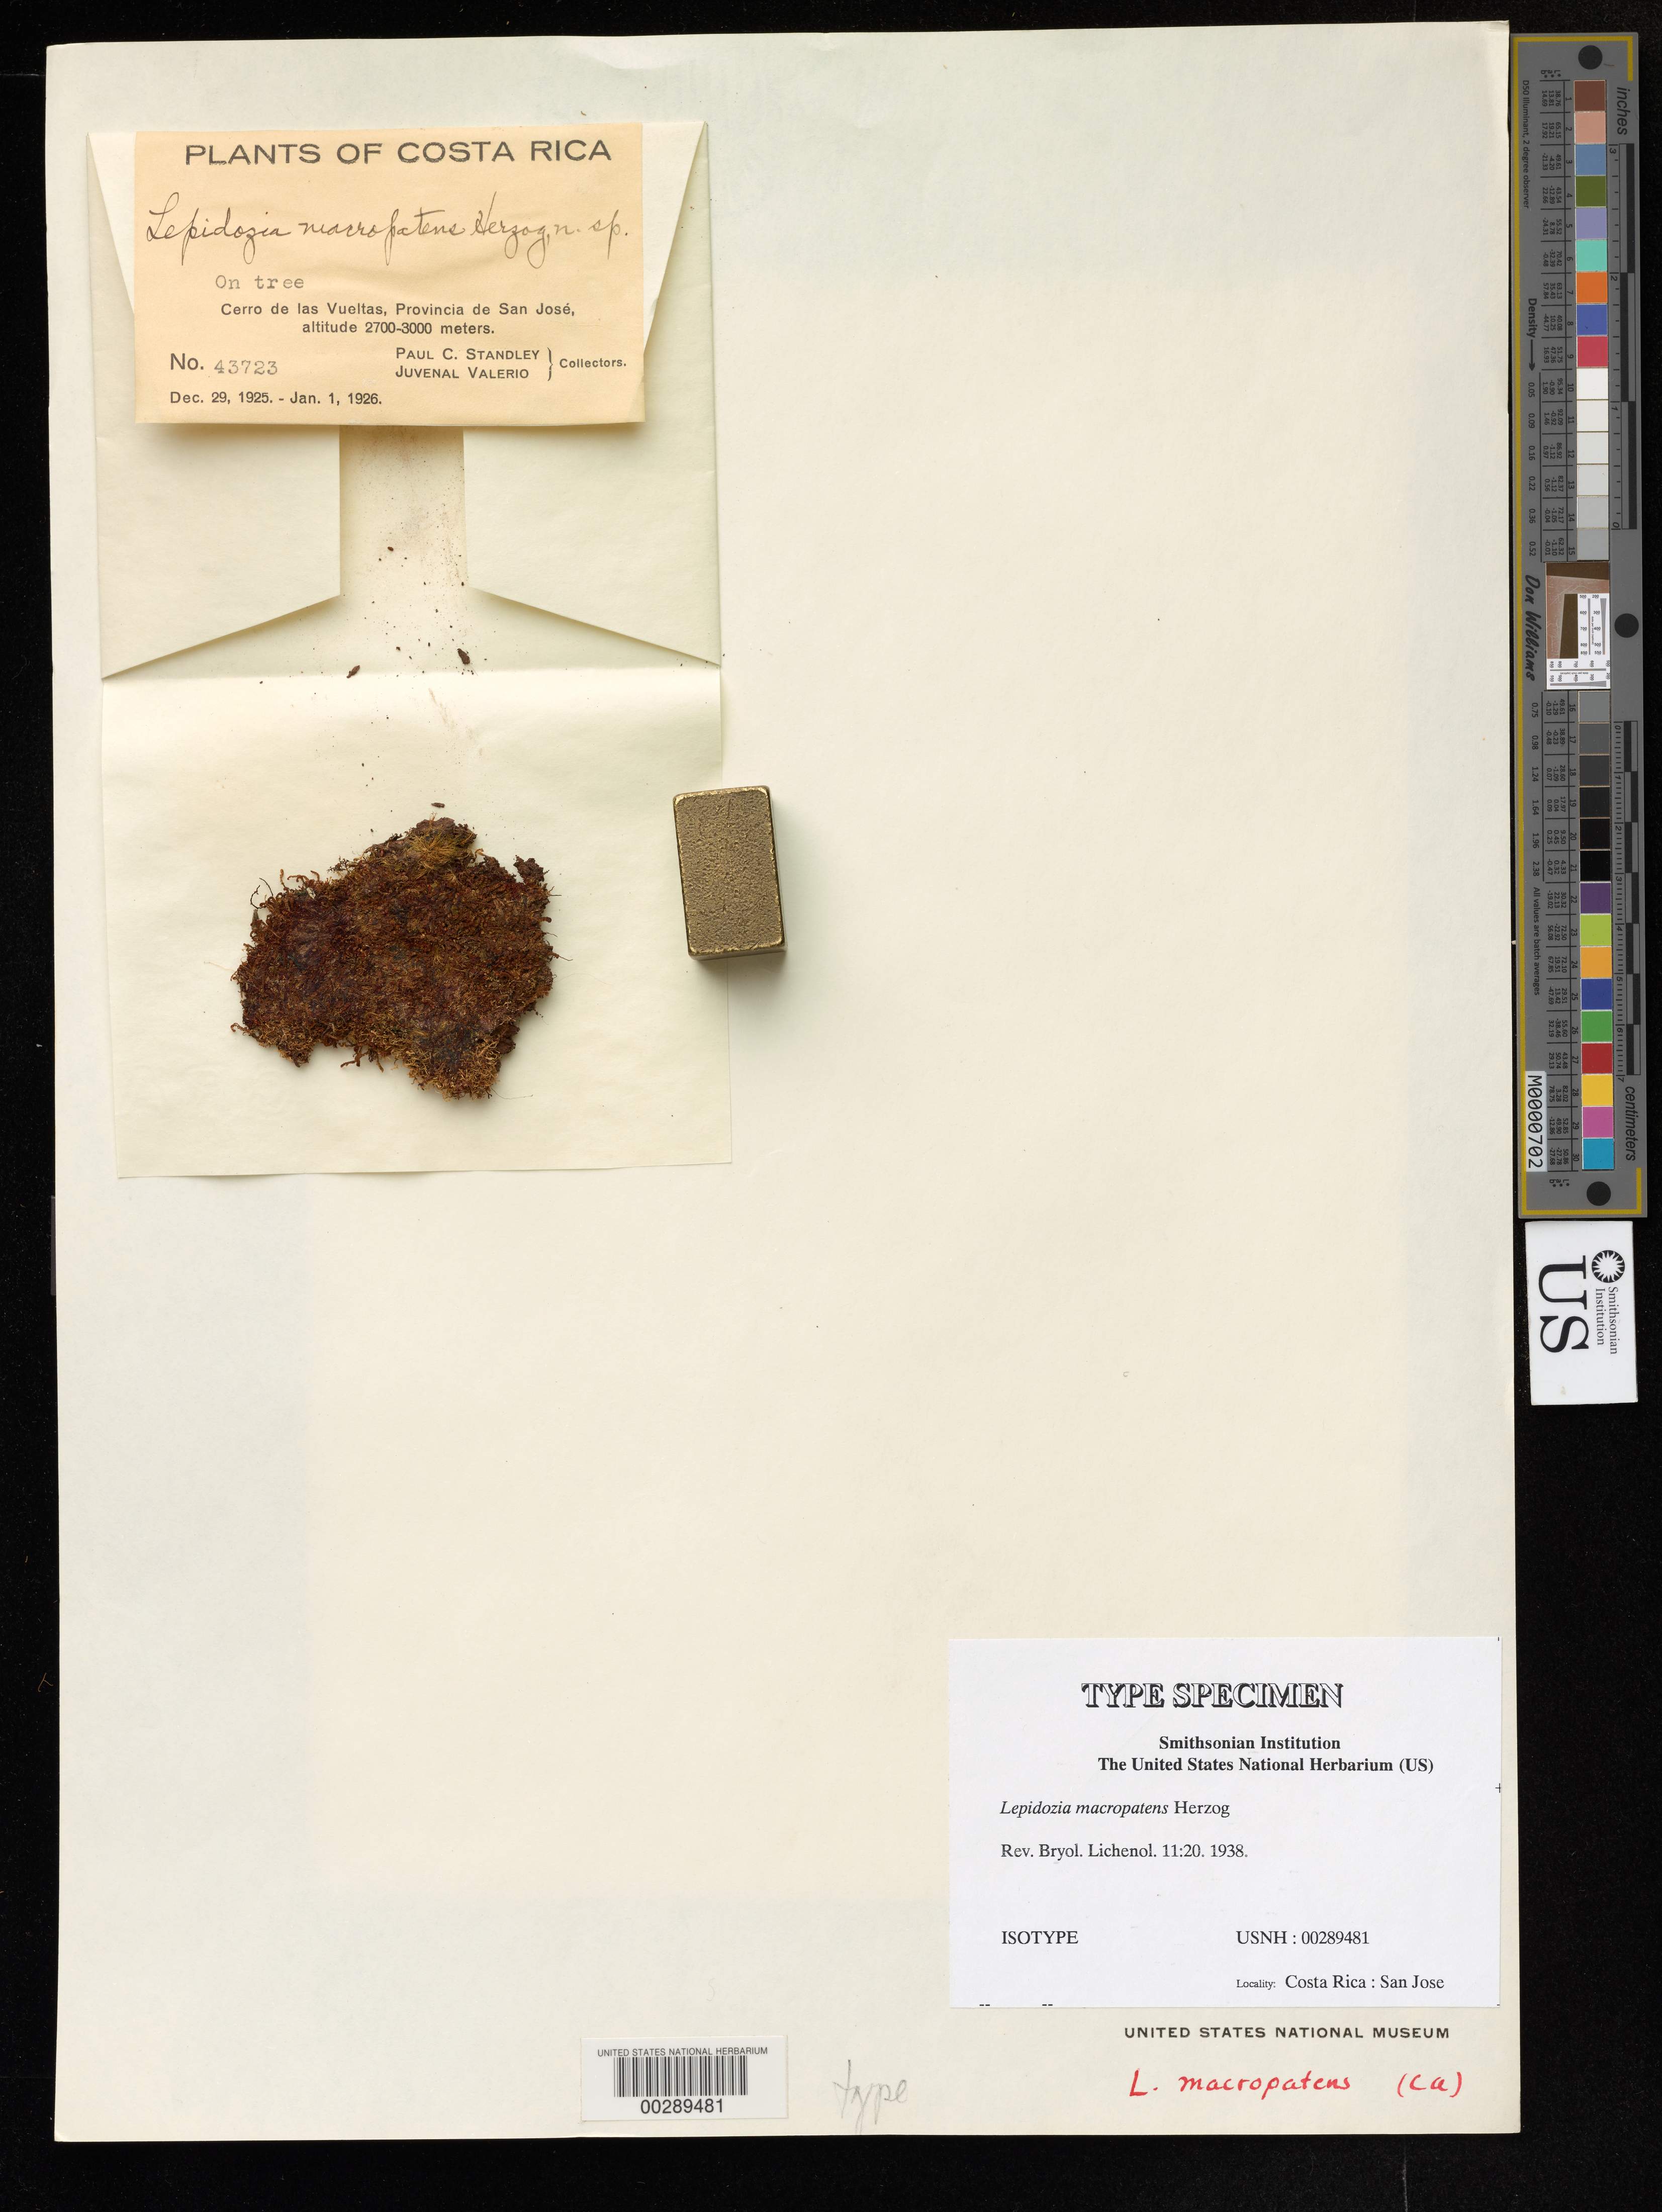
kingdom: Plantae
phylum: Marchantiophyta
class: Jungermanniopsida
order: Jungermanniales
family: Lepidoziaceae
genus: Lepidozia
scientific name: Lepidozia macropatens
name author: Herzog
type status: Isotype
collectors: P. C. Standley & J. Valerio R.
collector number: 43723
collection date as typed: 29 Dec 1925 to 01 Jan 1926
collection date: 1925-12-29/1926-01-01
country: Costa Rica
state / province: San José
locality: Cerro de las Vueltas.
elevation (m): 2700